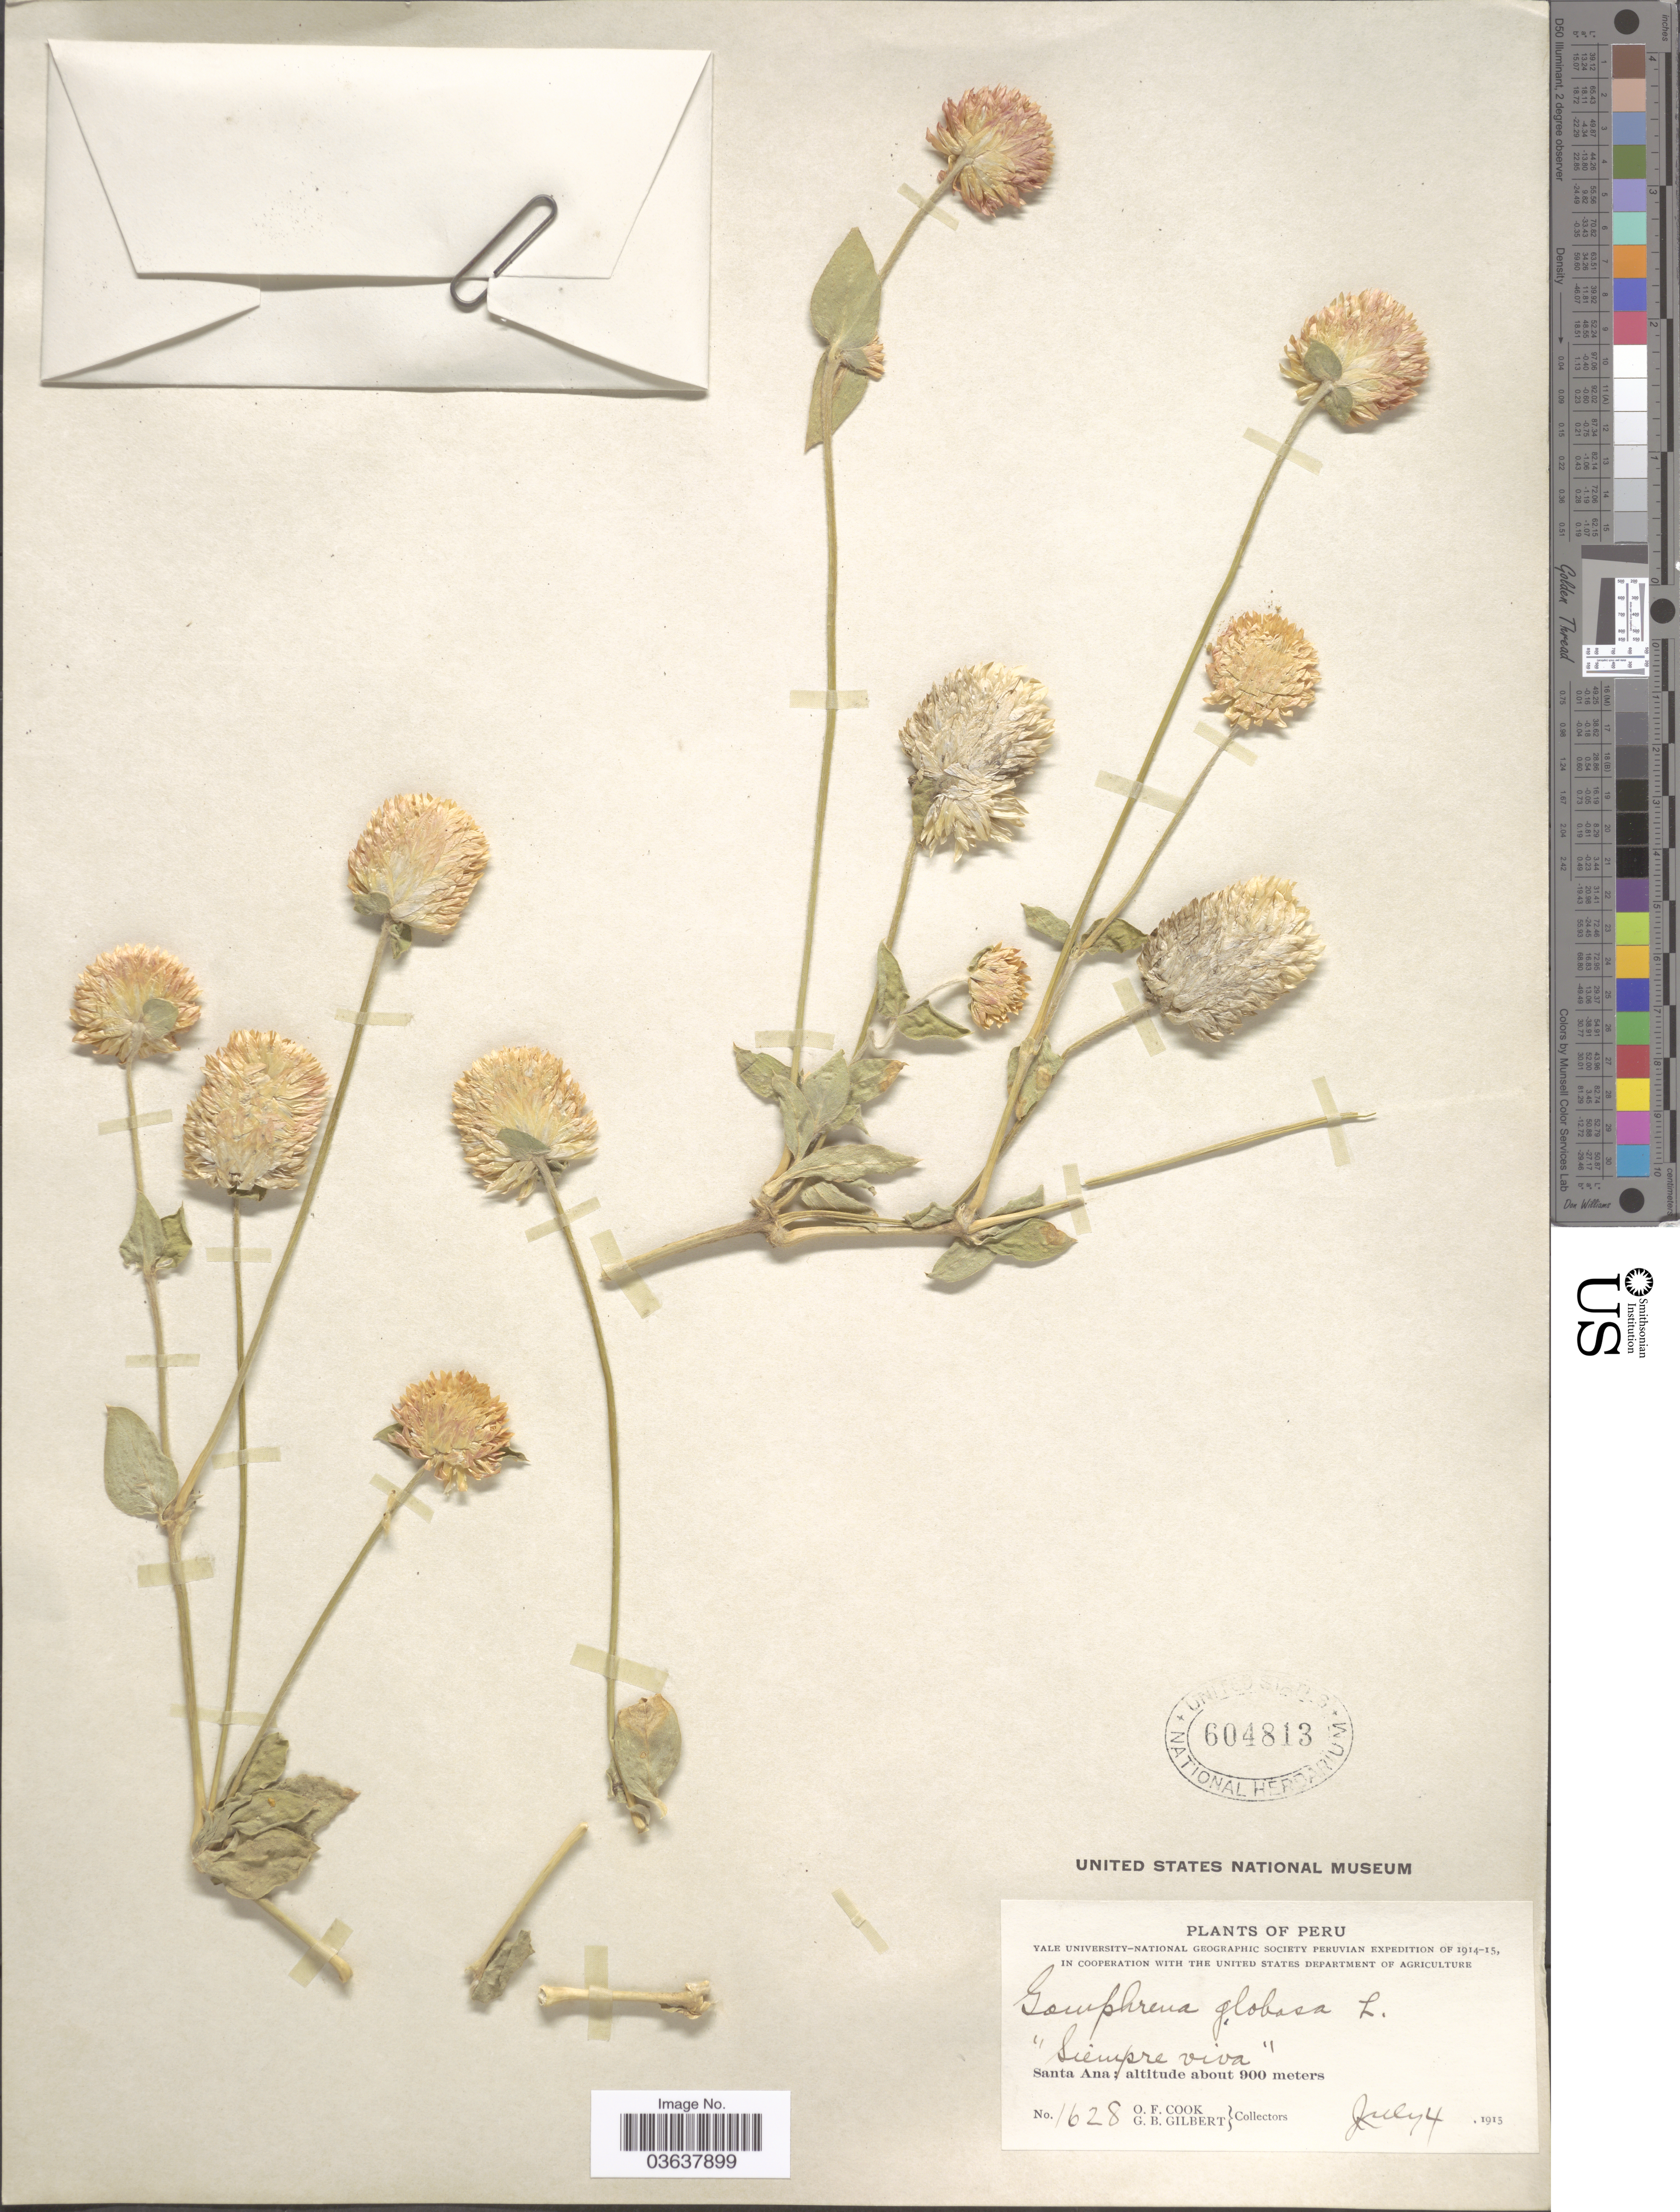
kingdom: Plantae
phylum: Tracheophyta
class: Magnoliopsida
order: Caryophyllales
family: Amaranthaceae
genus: Gomphrena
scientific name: Gomphrena globosa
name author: L.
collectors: O. F. Cook & G. B. Gilbert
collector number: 1628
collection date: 1915-07-04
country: Peru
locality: Santa Ana.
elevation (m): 900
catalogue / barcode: US 604813